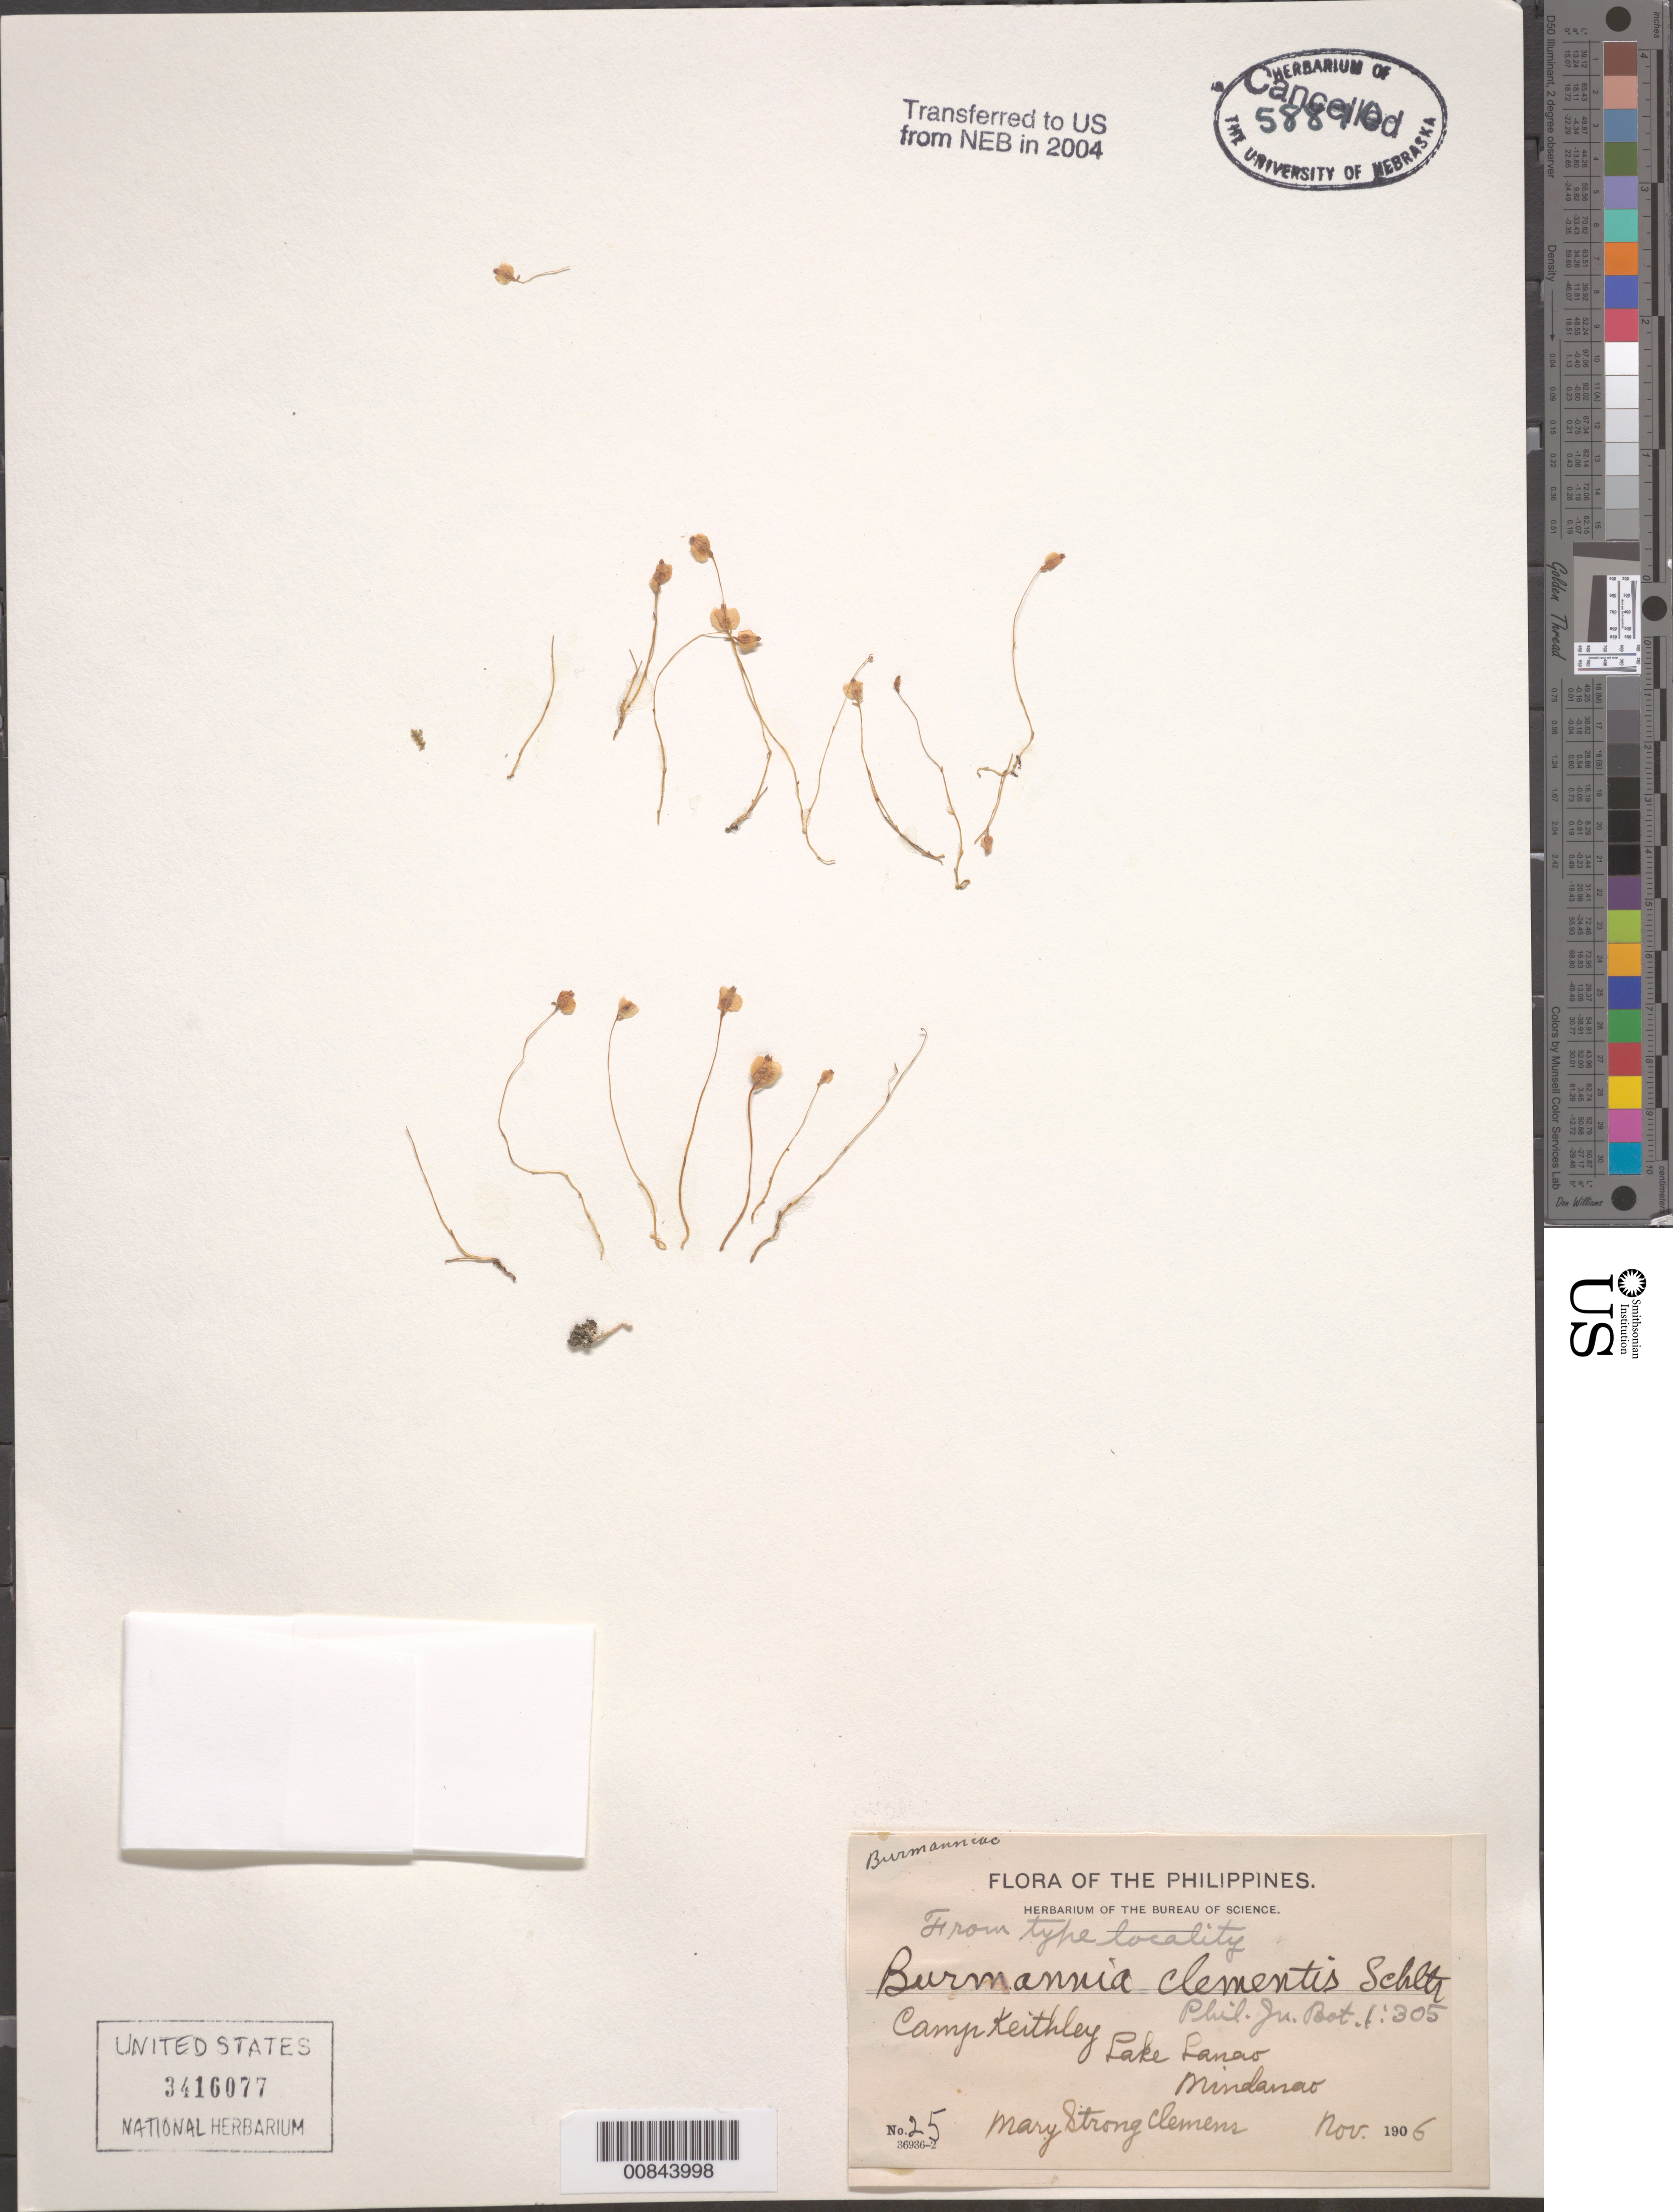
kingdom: Plantae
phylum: Tracheophyta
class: Liliopsida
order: Dioscoreales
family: Burmanniaceae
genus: Burmannia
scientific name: Burmannia clementis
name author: Schltr.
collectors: M. S. Clemens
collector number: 25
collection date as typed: Nov 1905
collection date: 1905-11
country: Philippines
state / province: Muslim Mindanao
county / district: Lanao del Sur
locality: Camp Keithley, Lake Lanao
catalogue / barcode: US 3416077